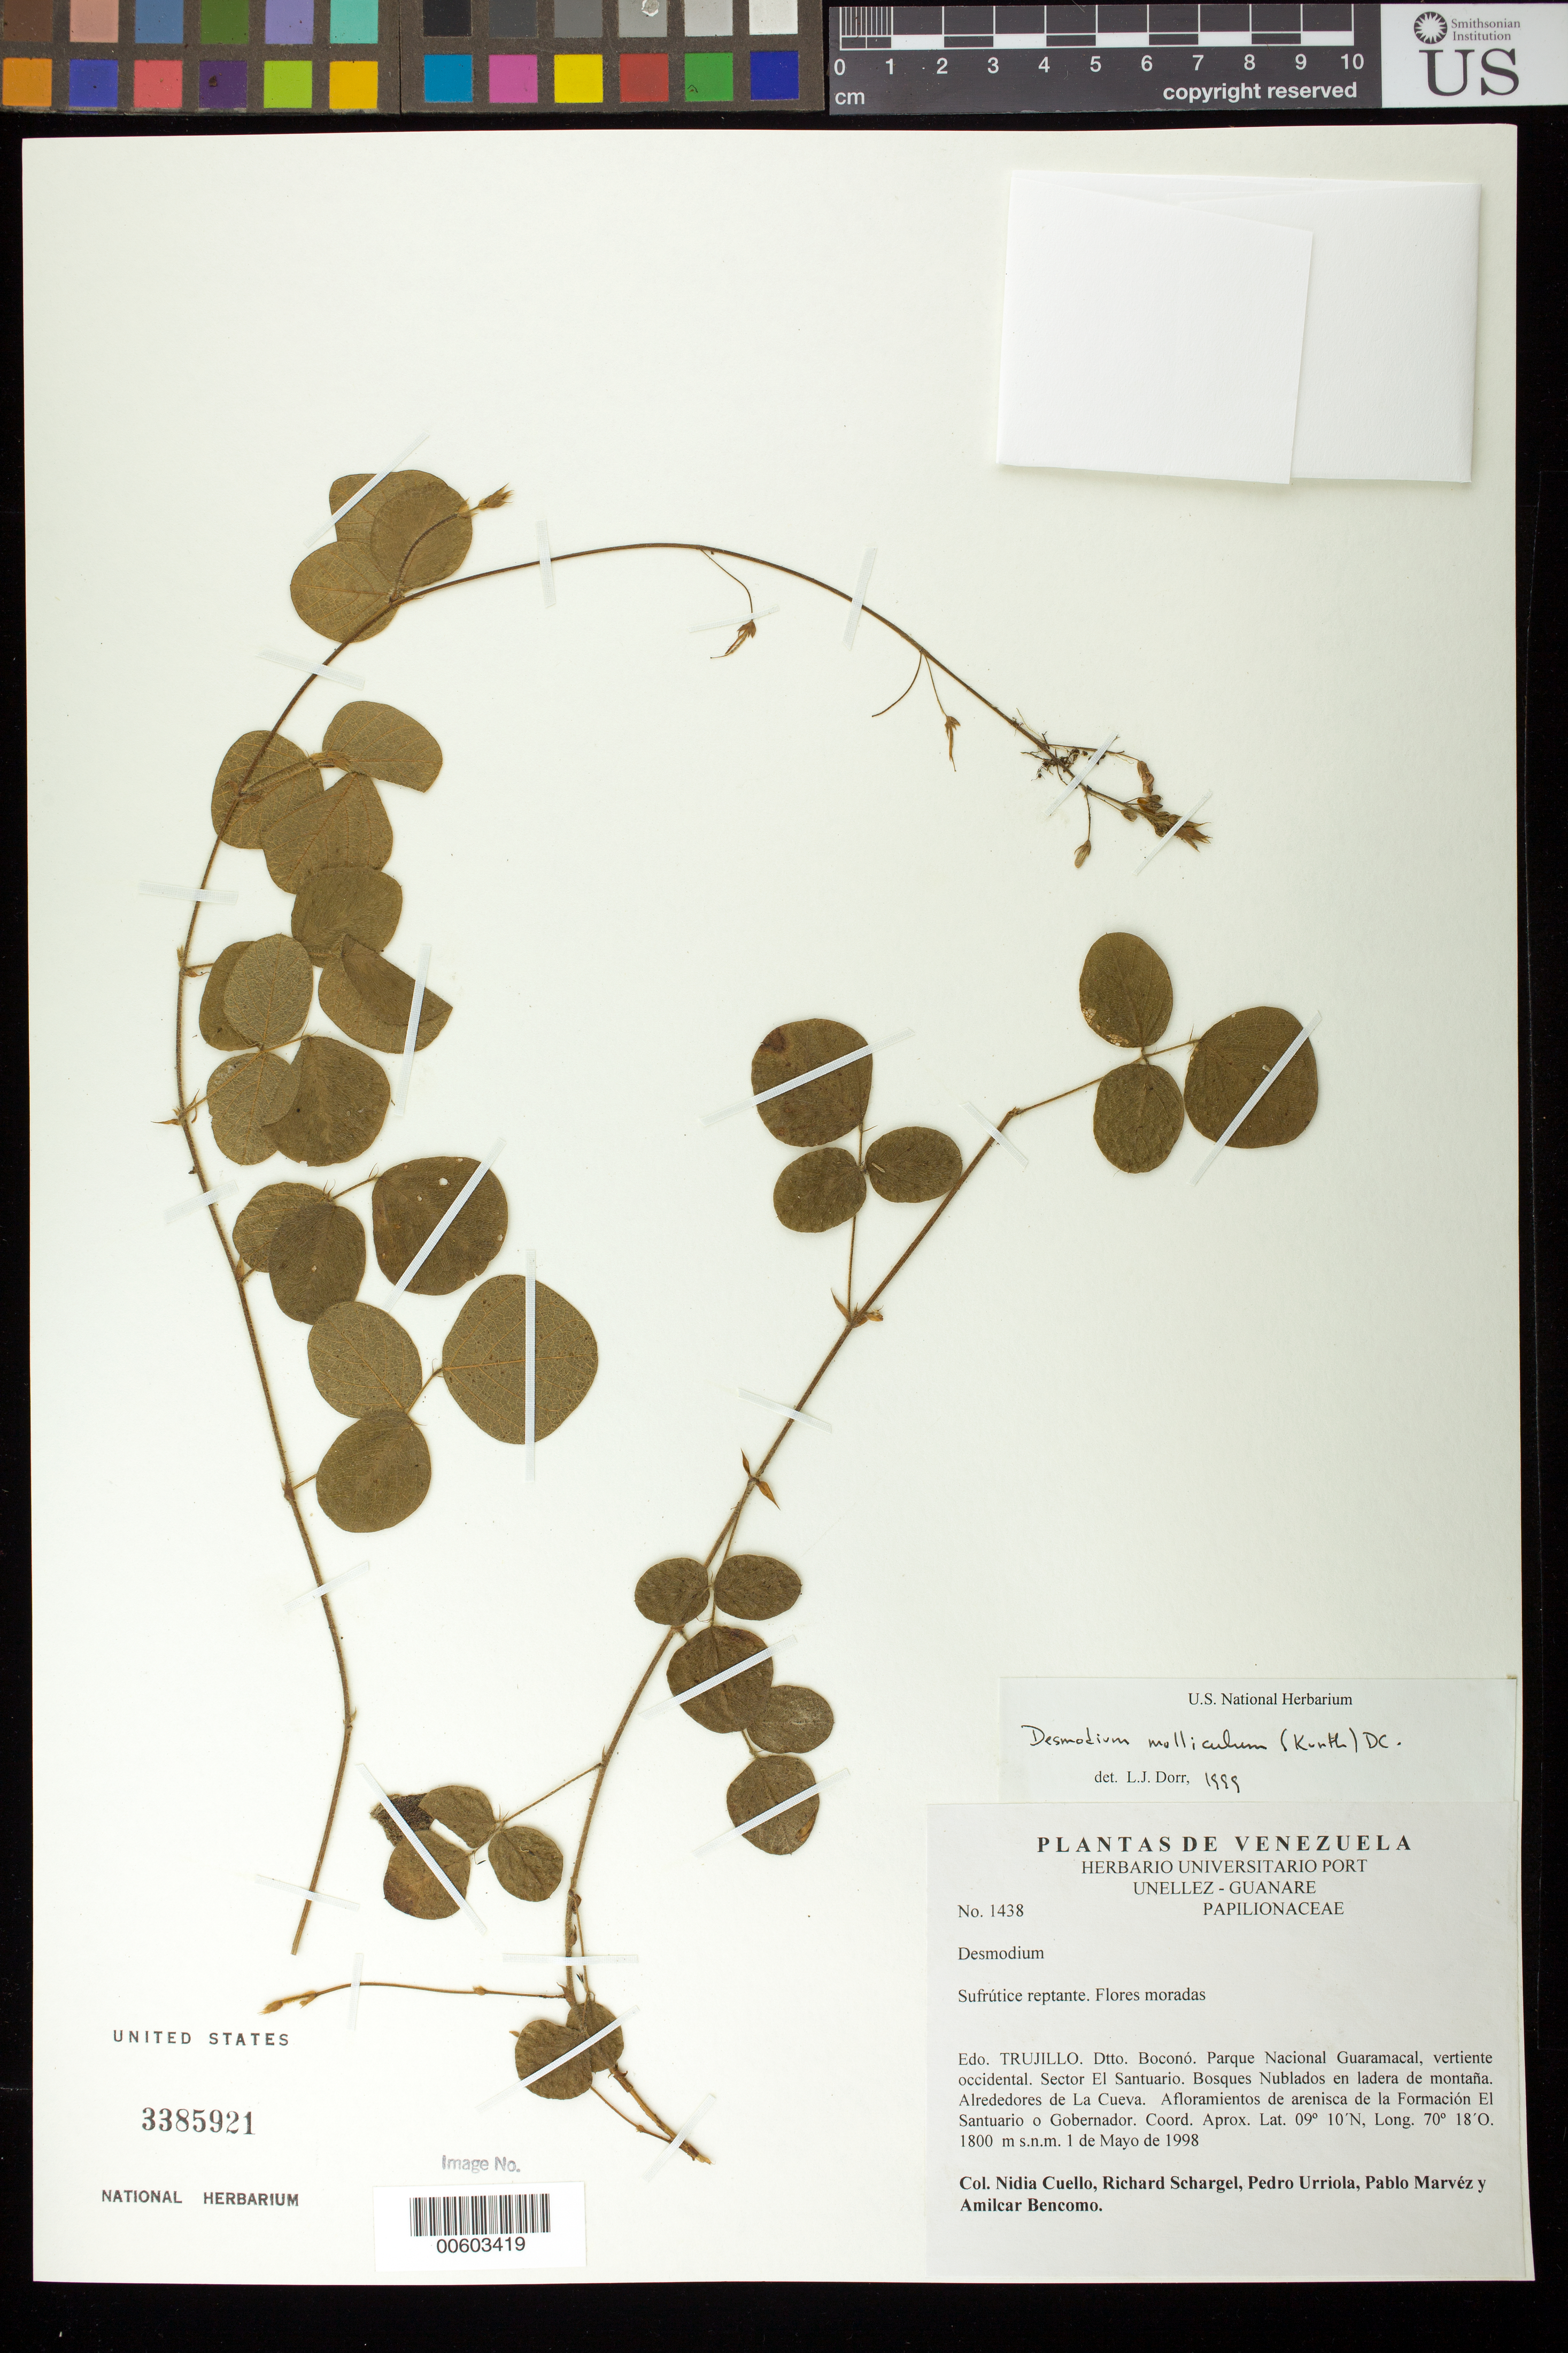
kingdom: Plantae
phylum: Tracheophyta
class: Magnoliopsida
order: Fabales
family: Fabaceae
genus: Desmodium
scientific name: Desmodium molliculum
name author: (Kunth) DC.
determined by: Dorr, L. J., (BOT), Smithsonian Institution - National Museum of Natural History (UNITED STATES)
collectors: N. L. Cuello, R. Schargel, P. Urriola, P. Marvéz & A. Bencomo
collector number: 1438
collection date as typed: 01 May 1998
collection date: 1998-05-01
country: Venezuela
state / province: Trujillo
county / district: Boconó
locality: Parque Nacional Guaramacal, vertiente occidental. Sector El Santuario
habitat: Bosques nublados en ladera de montaña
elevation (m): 1800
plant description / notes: PORT, US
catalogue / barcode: US 3385921